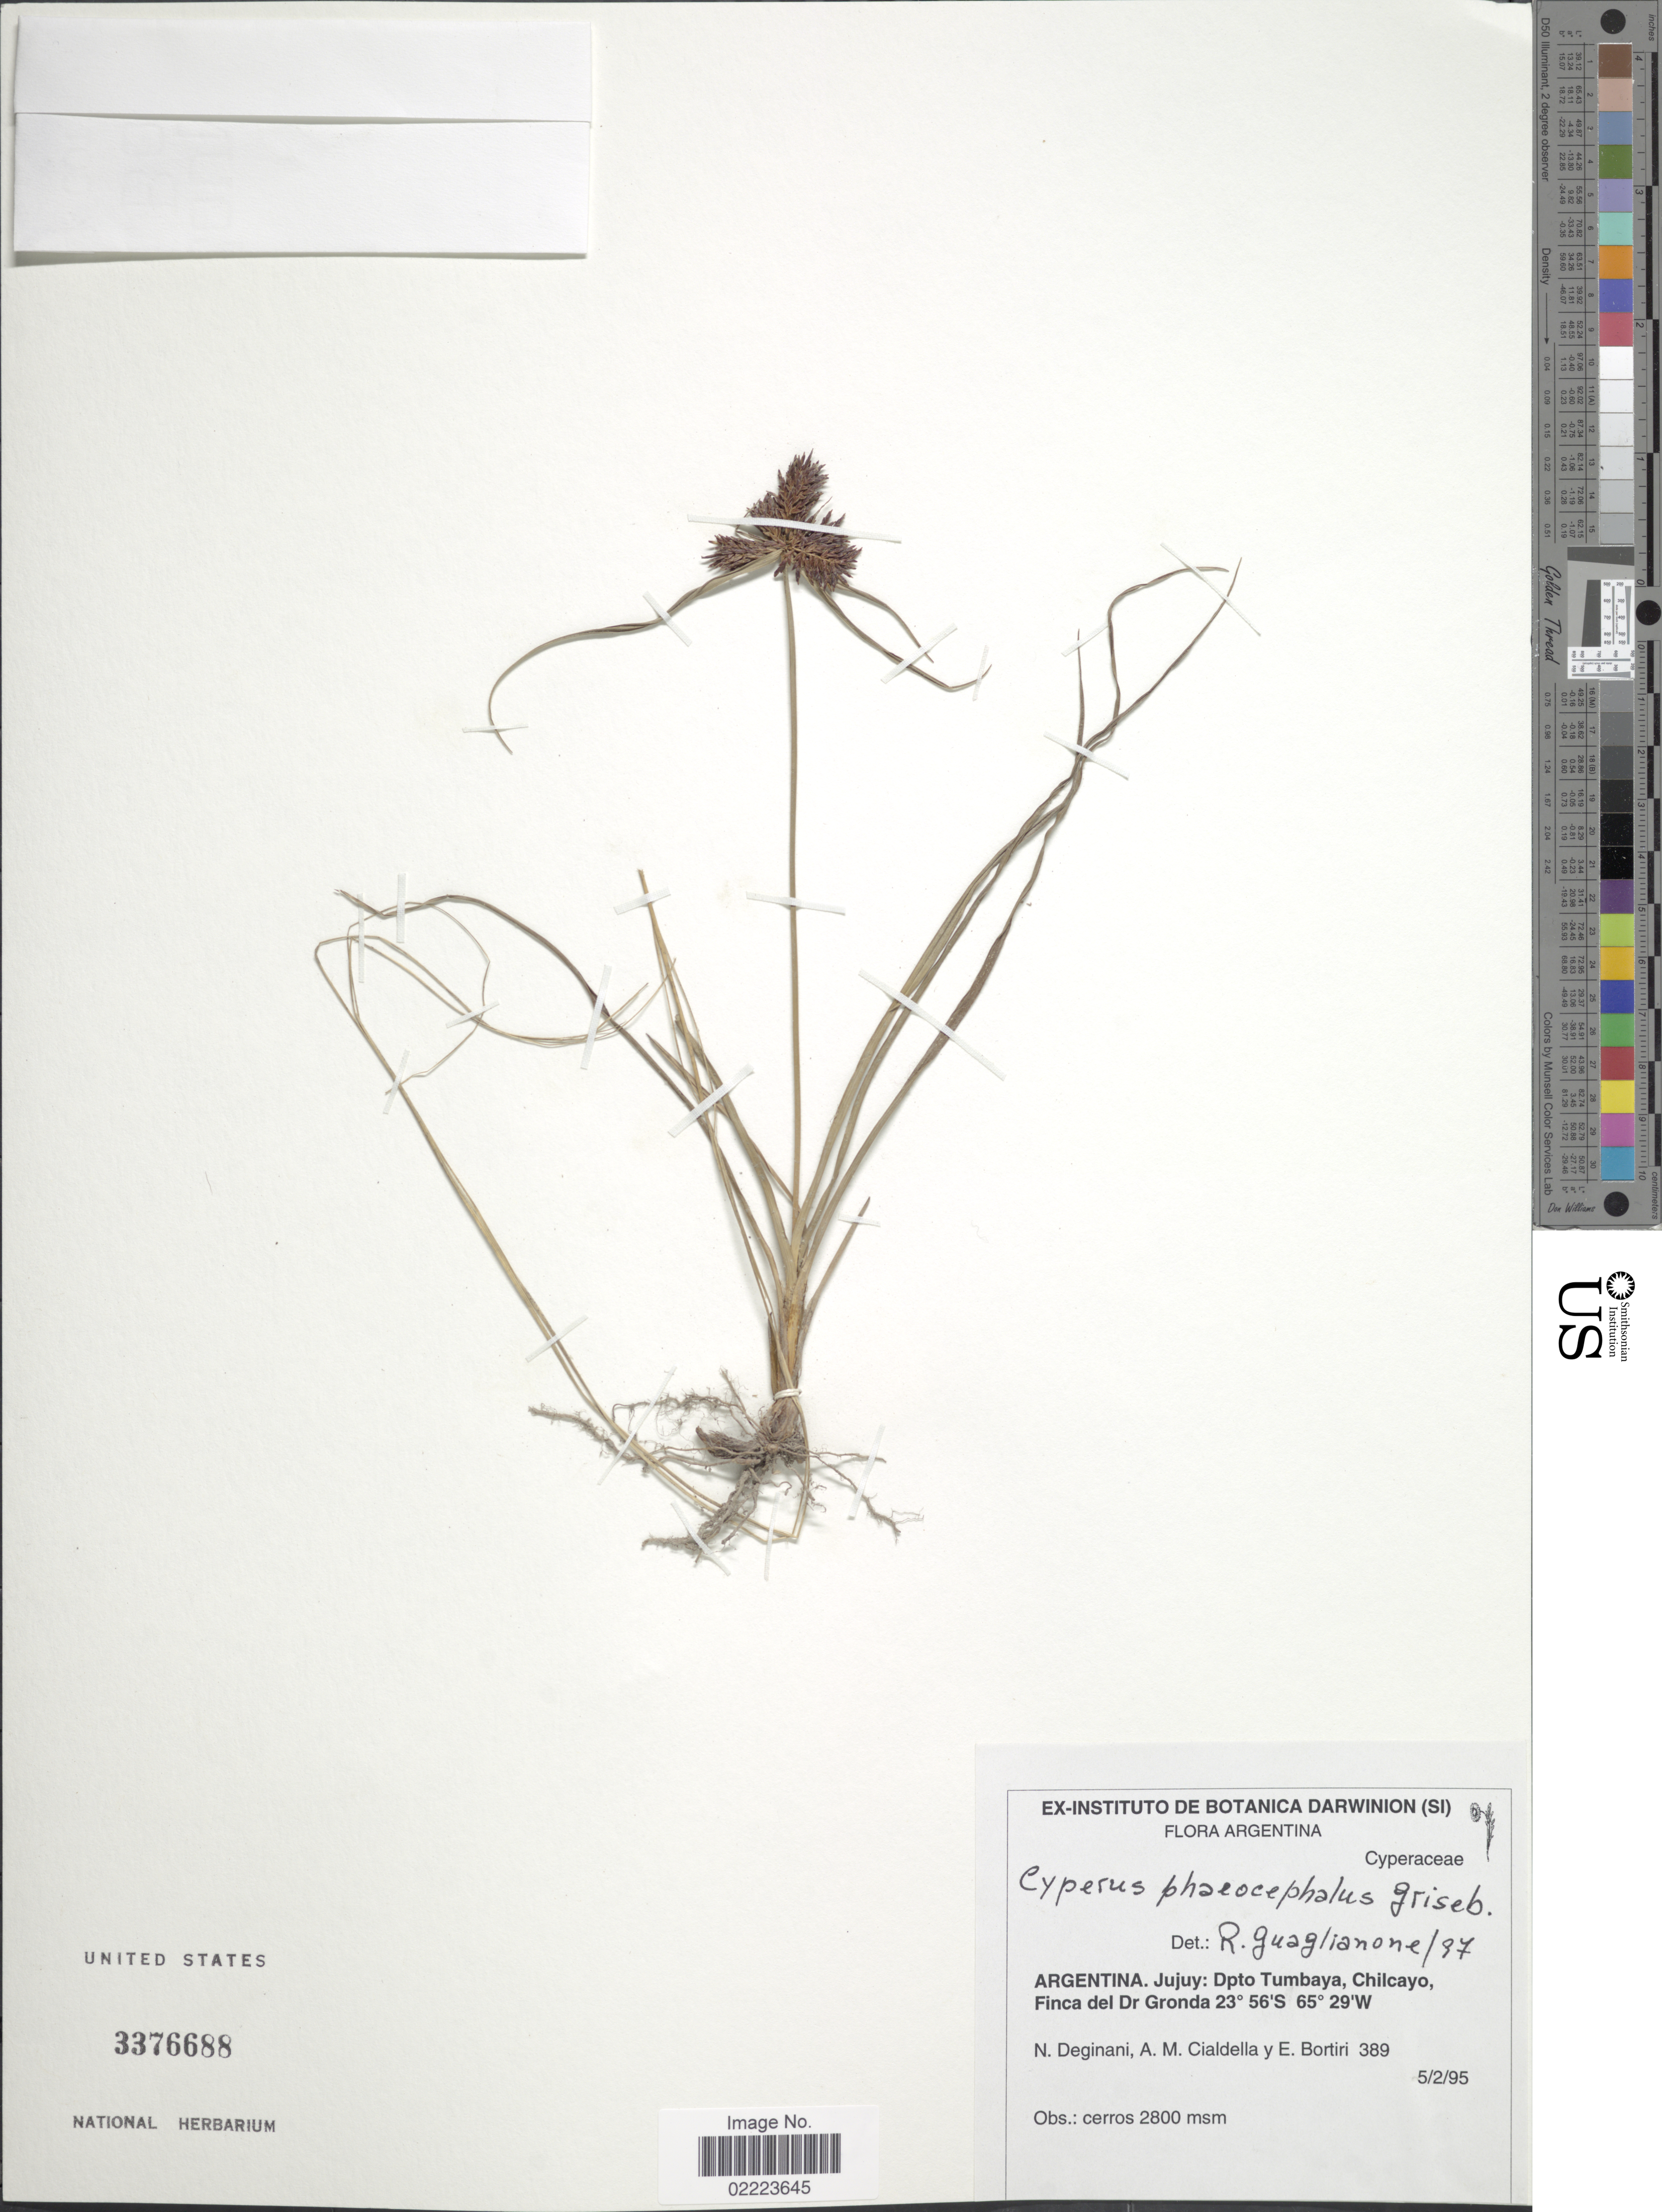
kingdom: Plantae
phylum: Tracheophyta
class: Liliopsida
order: Poales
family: Cyperaceae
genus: Cyperus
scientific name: Cyperus manimae var. manimae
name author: Kunth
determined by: Strong, Mark T., (BOT), Smithsonian Institution - National Museum of Natural History (UNITED STATES)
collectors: N. Deginani, A. M. Cialdella & E. Bortiri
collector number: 389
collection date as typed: Transcribed d/m/y: 5/2/95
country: Argentina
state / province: Jujuy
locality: Dpto. Tumbaya, Chilcayo, Finca del Dr Gronda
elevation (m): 2800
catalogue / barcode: US 3376688